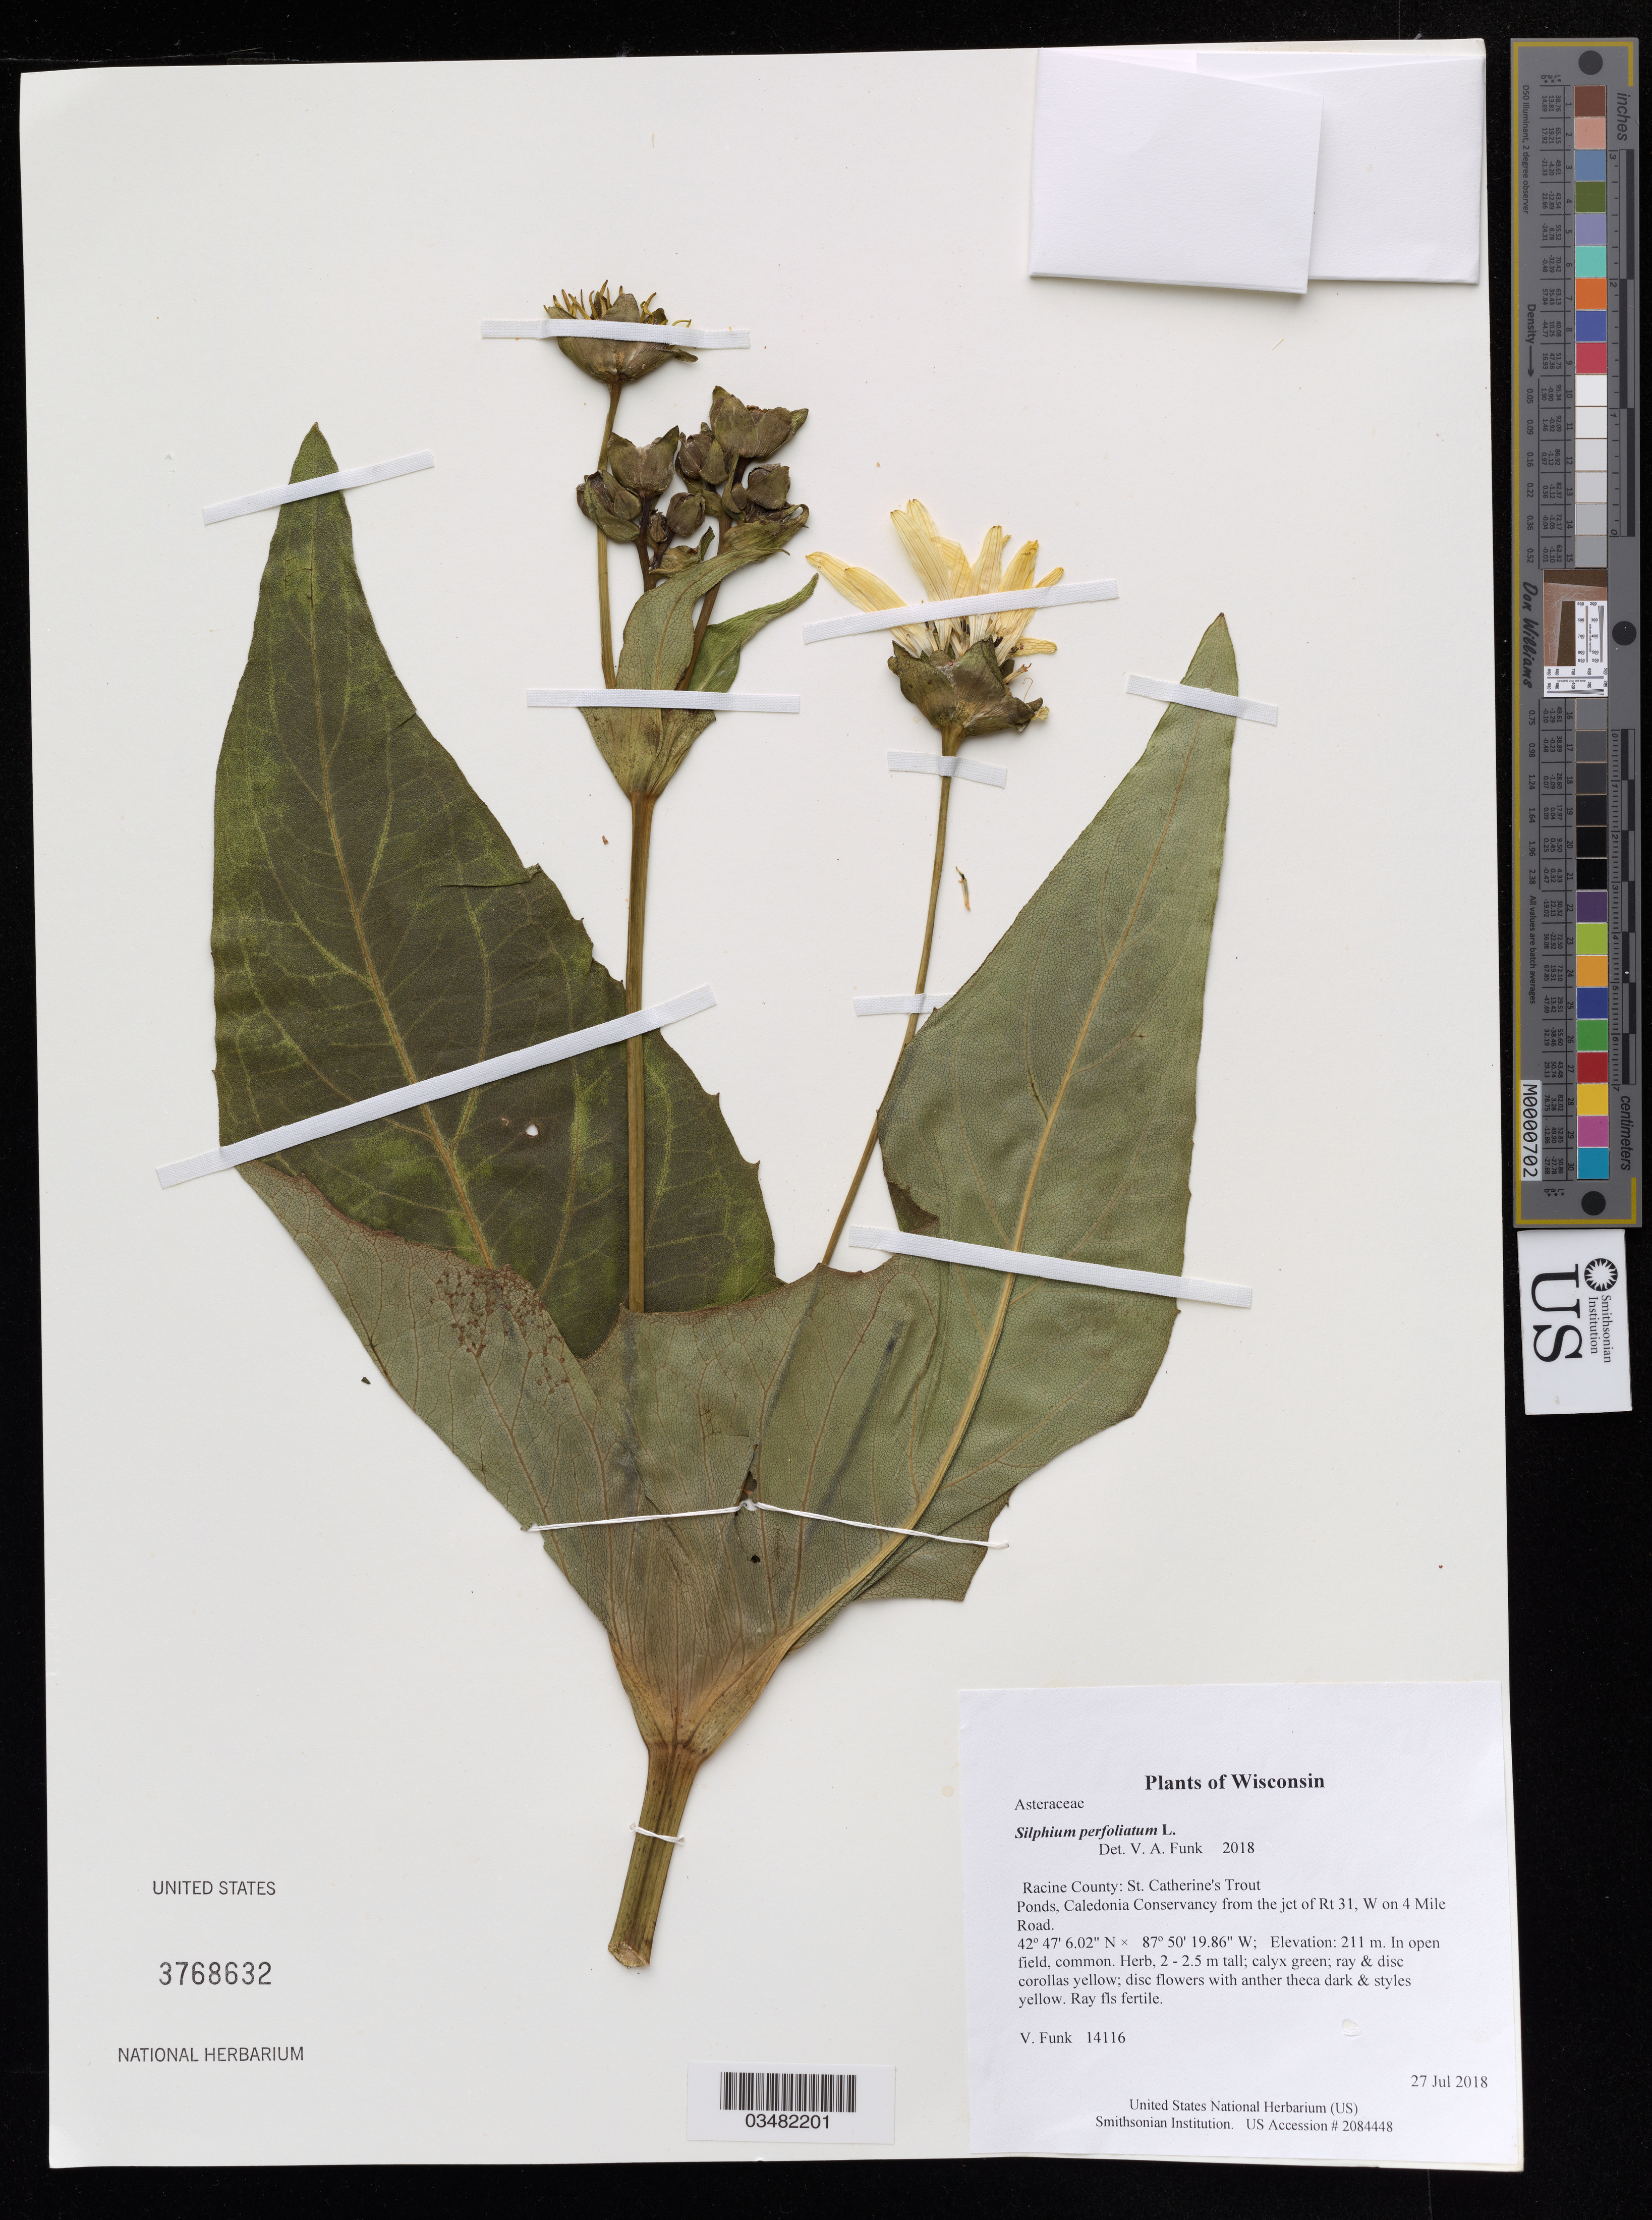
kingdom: Plantae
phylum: Tracheophyta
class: Magnoliopsida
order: Asterales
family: Asteraceae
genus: Silphium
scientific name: Silphium perfoliatum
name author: L.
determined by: Funk, Vicki A., (BOT), Smithsonian Institution - National Museum of Natural History (UNITED STATES)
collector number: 14116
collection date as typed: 27 Jul 2018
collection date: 2018-07-27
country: United States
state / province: Wisconsin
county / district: Racine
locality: St. Catherine's Trout Ponds, Caledonia Conservancy from the jct of Rt 31, W on 4 Mile Road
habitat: In open field, common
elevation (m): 211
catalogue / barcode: US 3768632